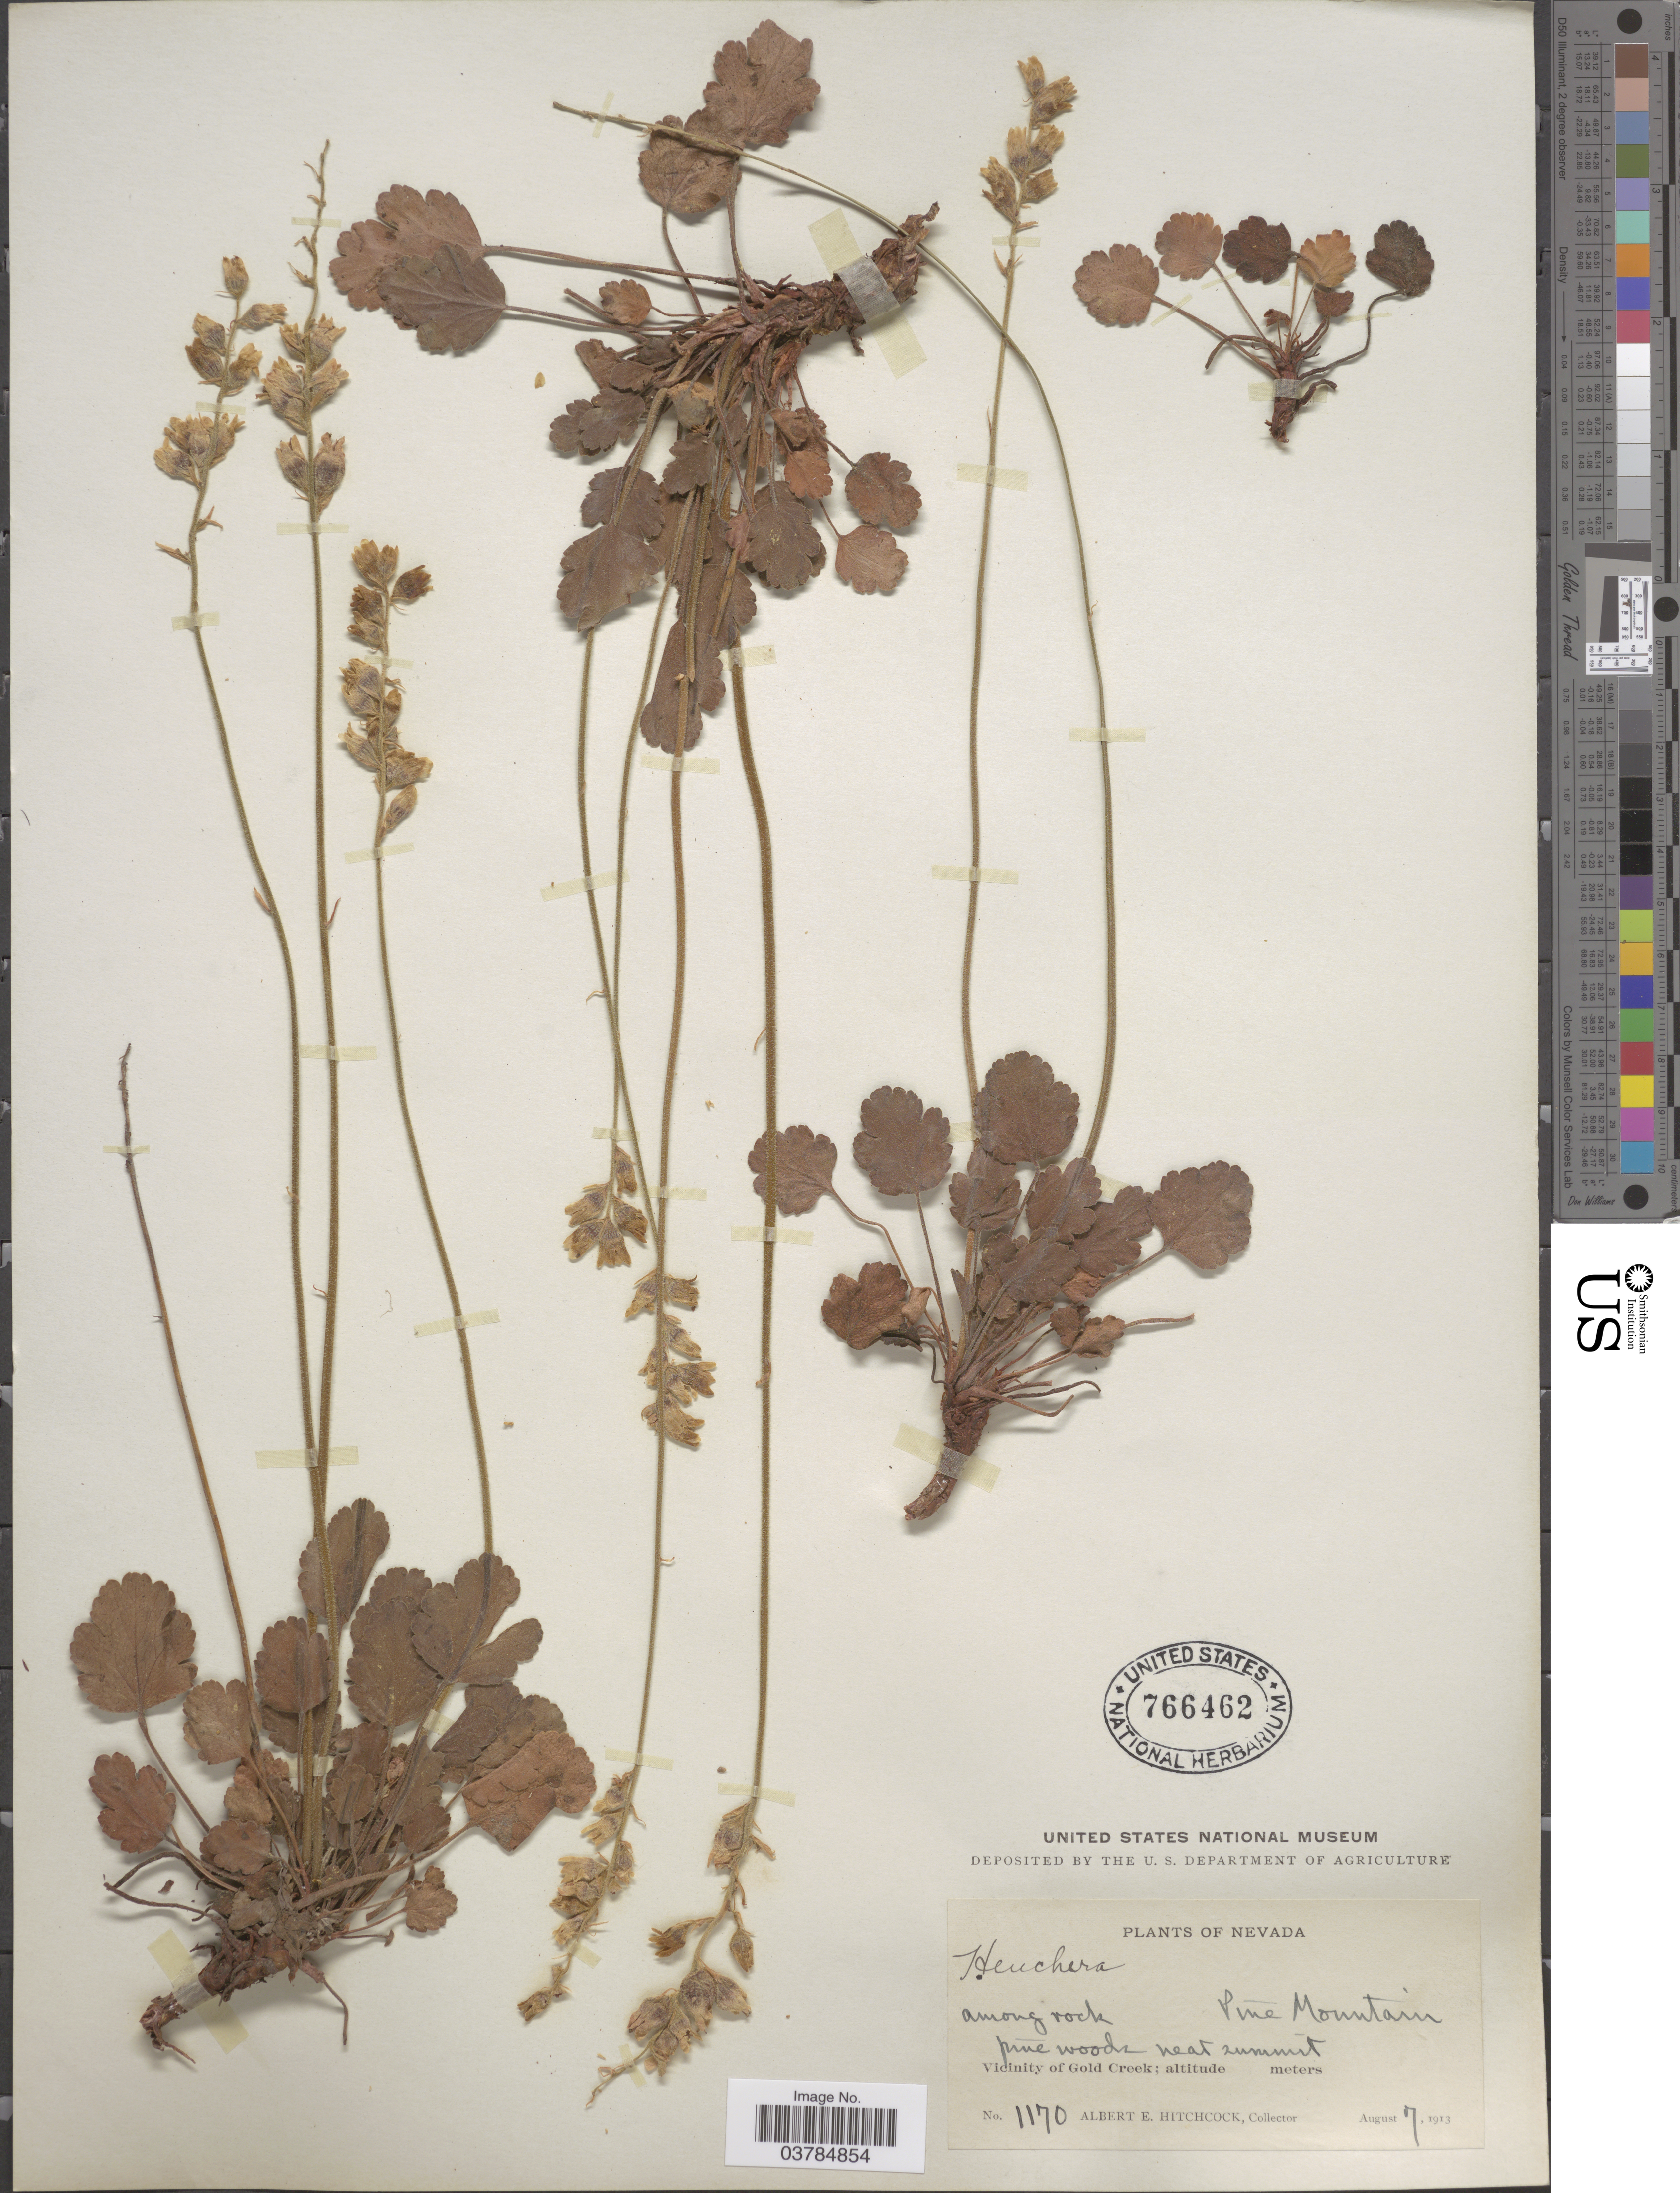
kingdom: Plantae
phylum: Tracheophyta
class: Magnoliopsida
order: Saxifragales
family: Saxifragaceae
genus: Heuchera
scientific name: Heuchera ovalifolia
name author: Torr. & A. Gray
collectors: A. Hitchcock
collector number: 1170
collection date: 1913-08-07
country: United States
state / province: Nevada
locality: Pine Mountain. Pine woods near summit. Vicinity of Gold Creek.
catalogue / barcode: US 766462